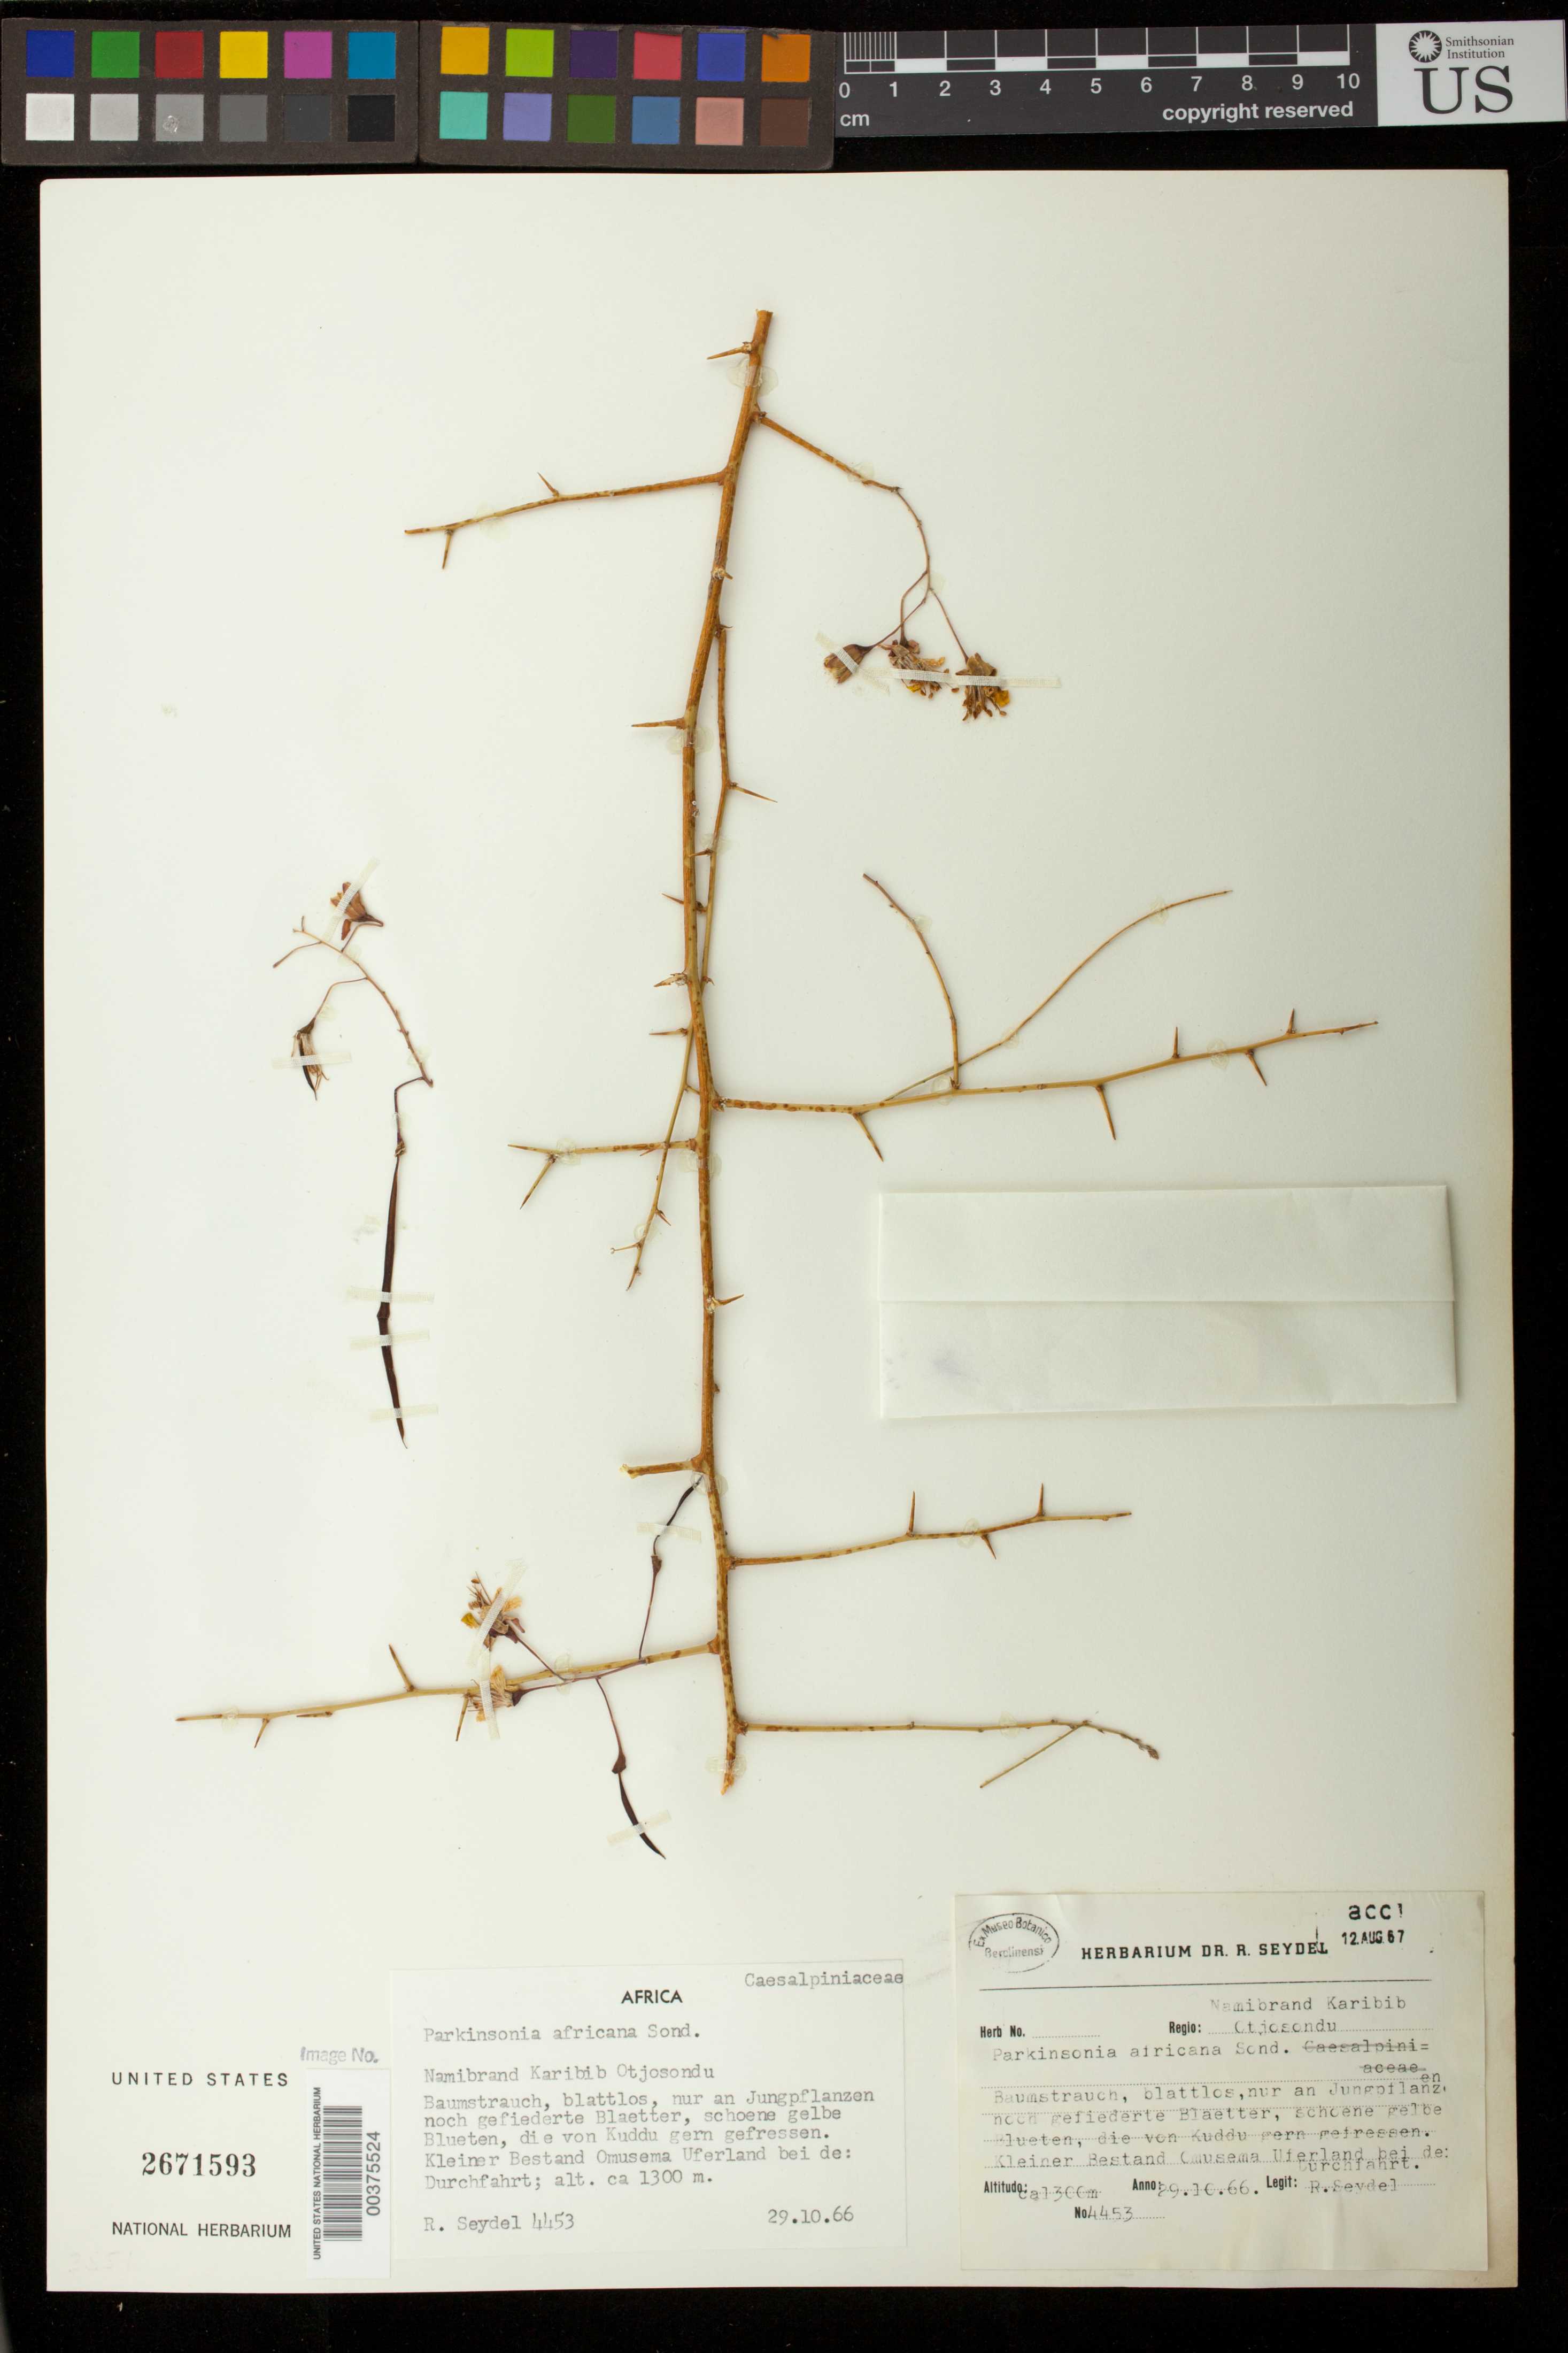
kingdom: Plantae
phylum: Tracheophyta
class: Magnoliopsida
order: Fabales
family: Fabaceae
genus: Parkinsonia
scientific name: Parkinsonia africana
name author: Sond.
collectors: R. Seydel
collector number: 4453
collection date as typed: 29 Oct 1966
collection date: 1966-10-29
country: Namibia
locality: Namibrand Karibib Otjosondu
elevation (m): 1300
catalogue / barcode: US 2671593